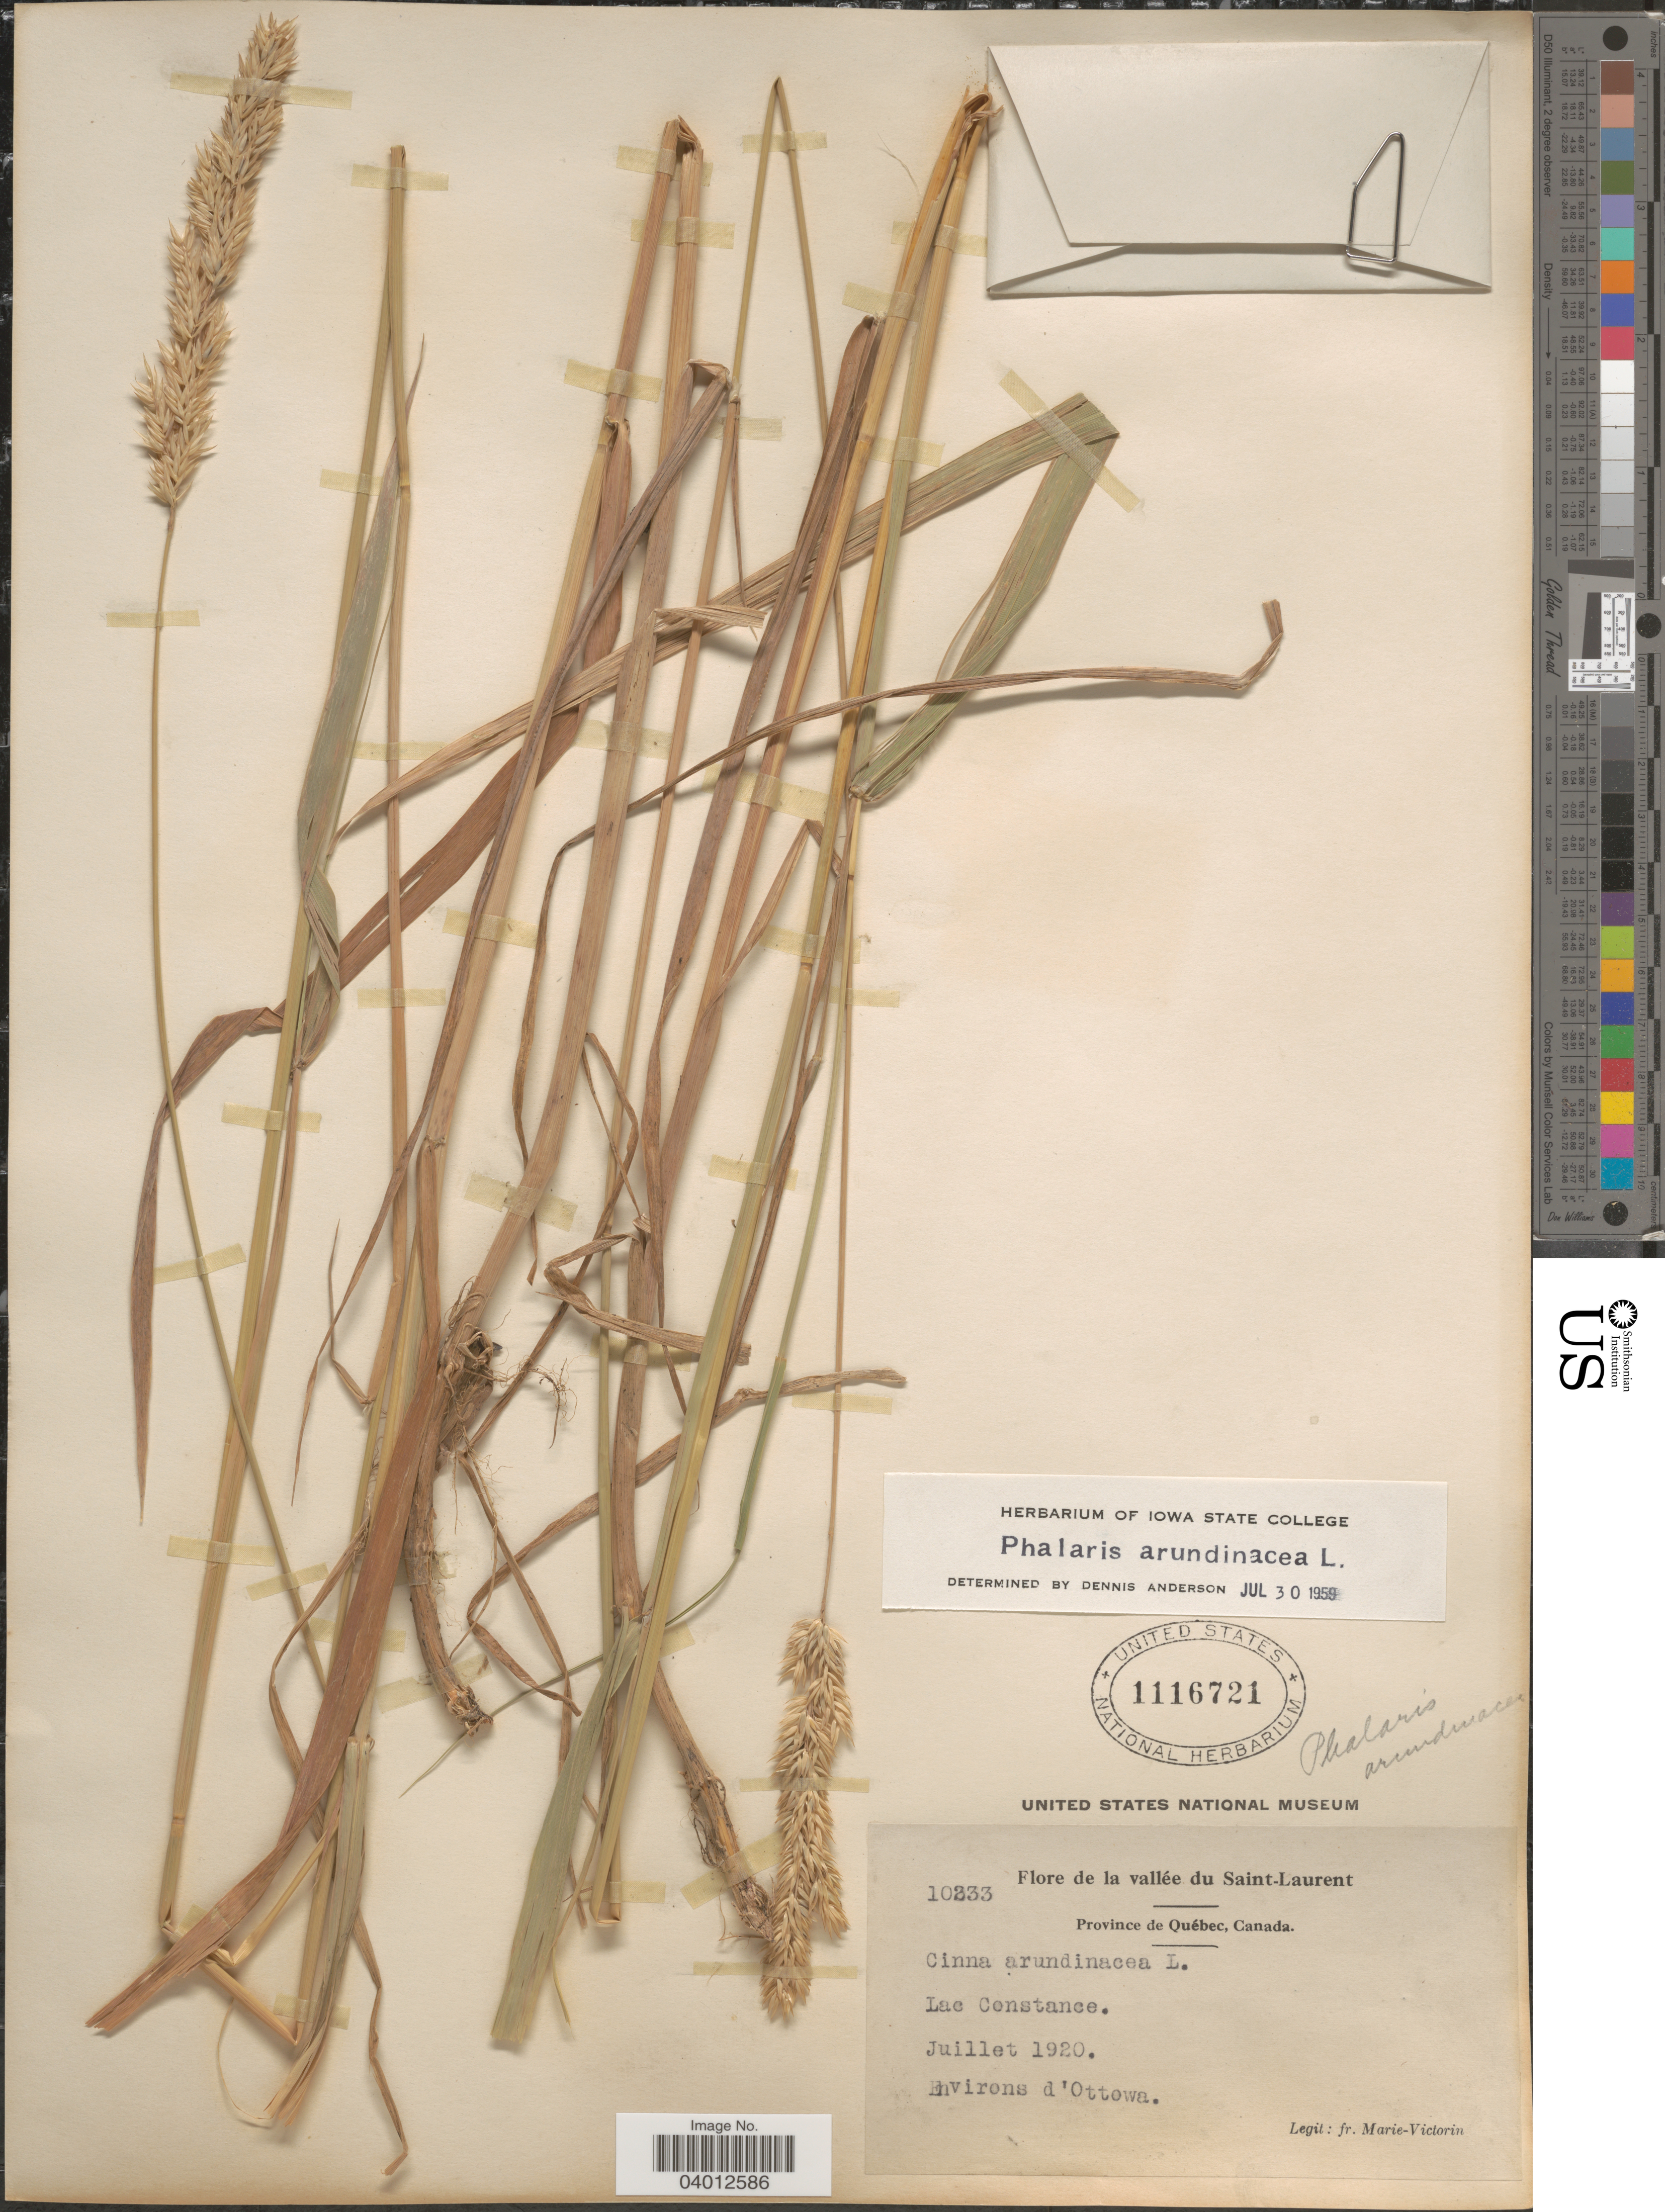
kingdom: Plantae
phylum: Tracheophyta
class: Liliopsida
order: Poales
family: Poaceae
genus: Phalaris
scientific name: Phalaris arundinacea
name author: L.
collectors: F. Marie-Victorin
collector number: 10233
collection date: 1920-07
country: Canada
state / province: Quebec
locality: La vallée du Saint-Laurent. Lac Constance. Environs d'Ottowa.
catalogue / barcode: US 1116721